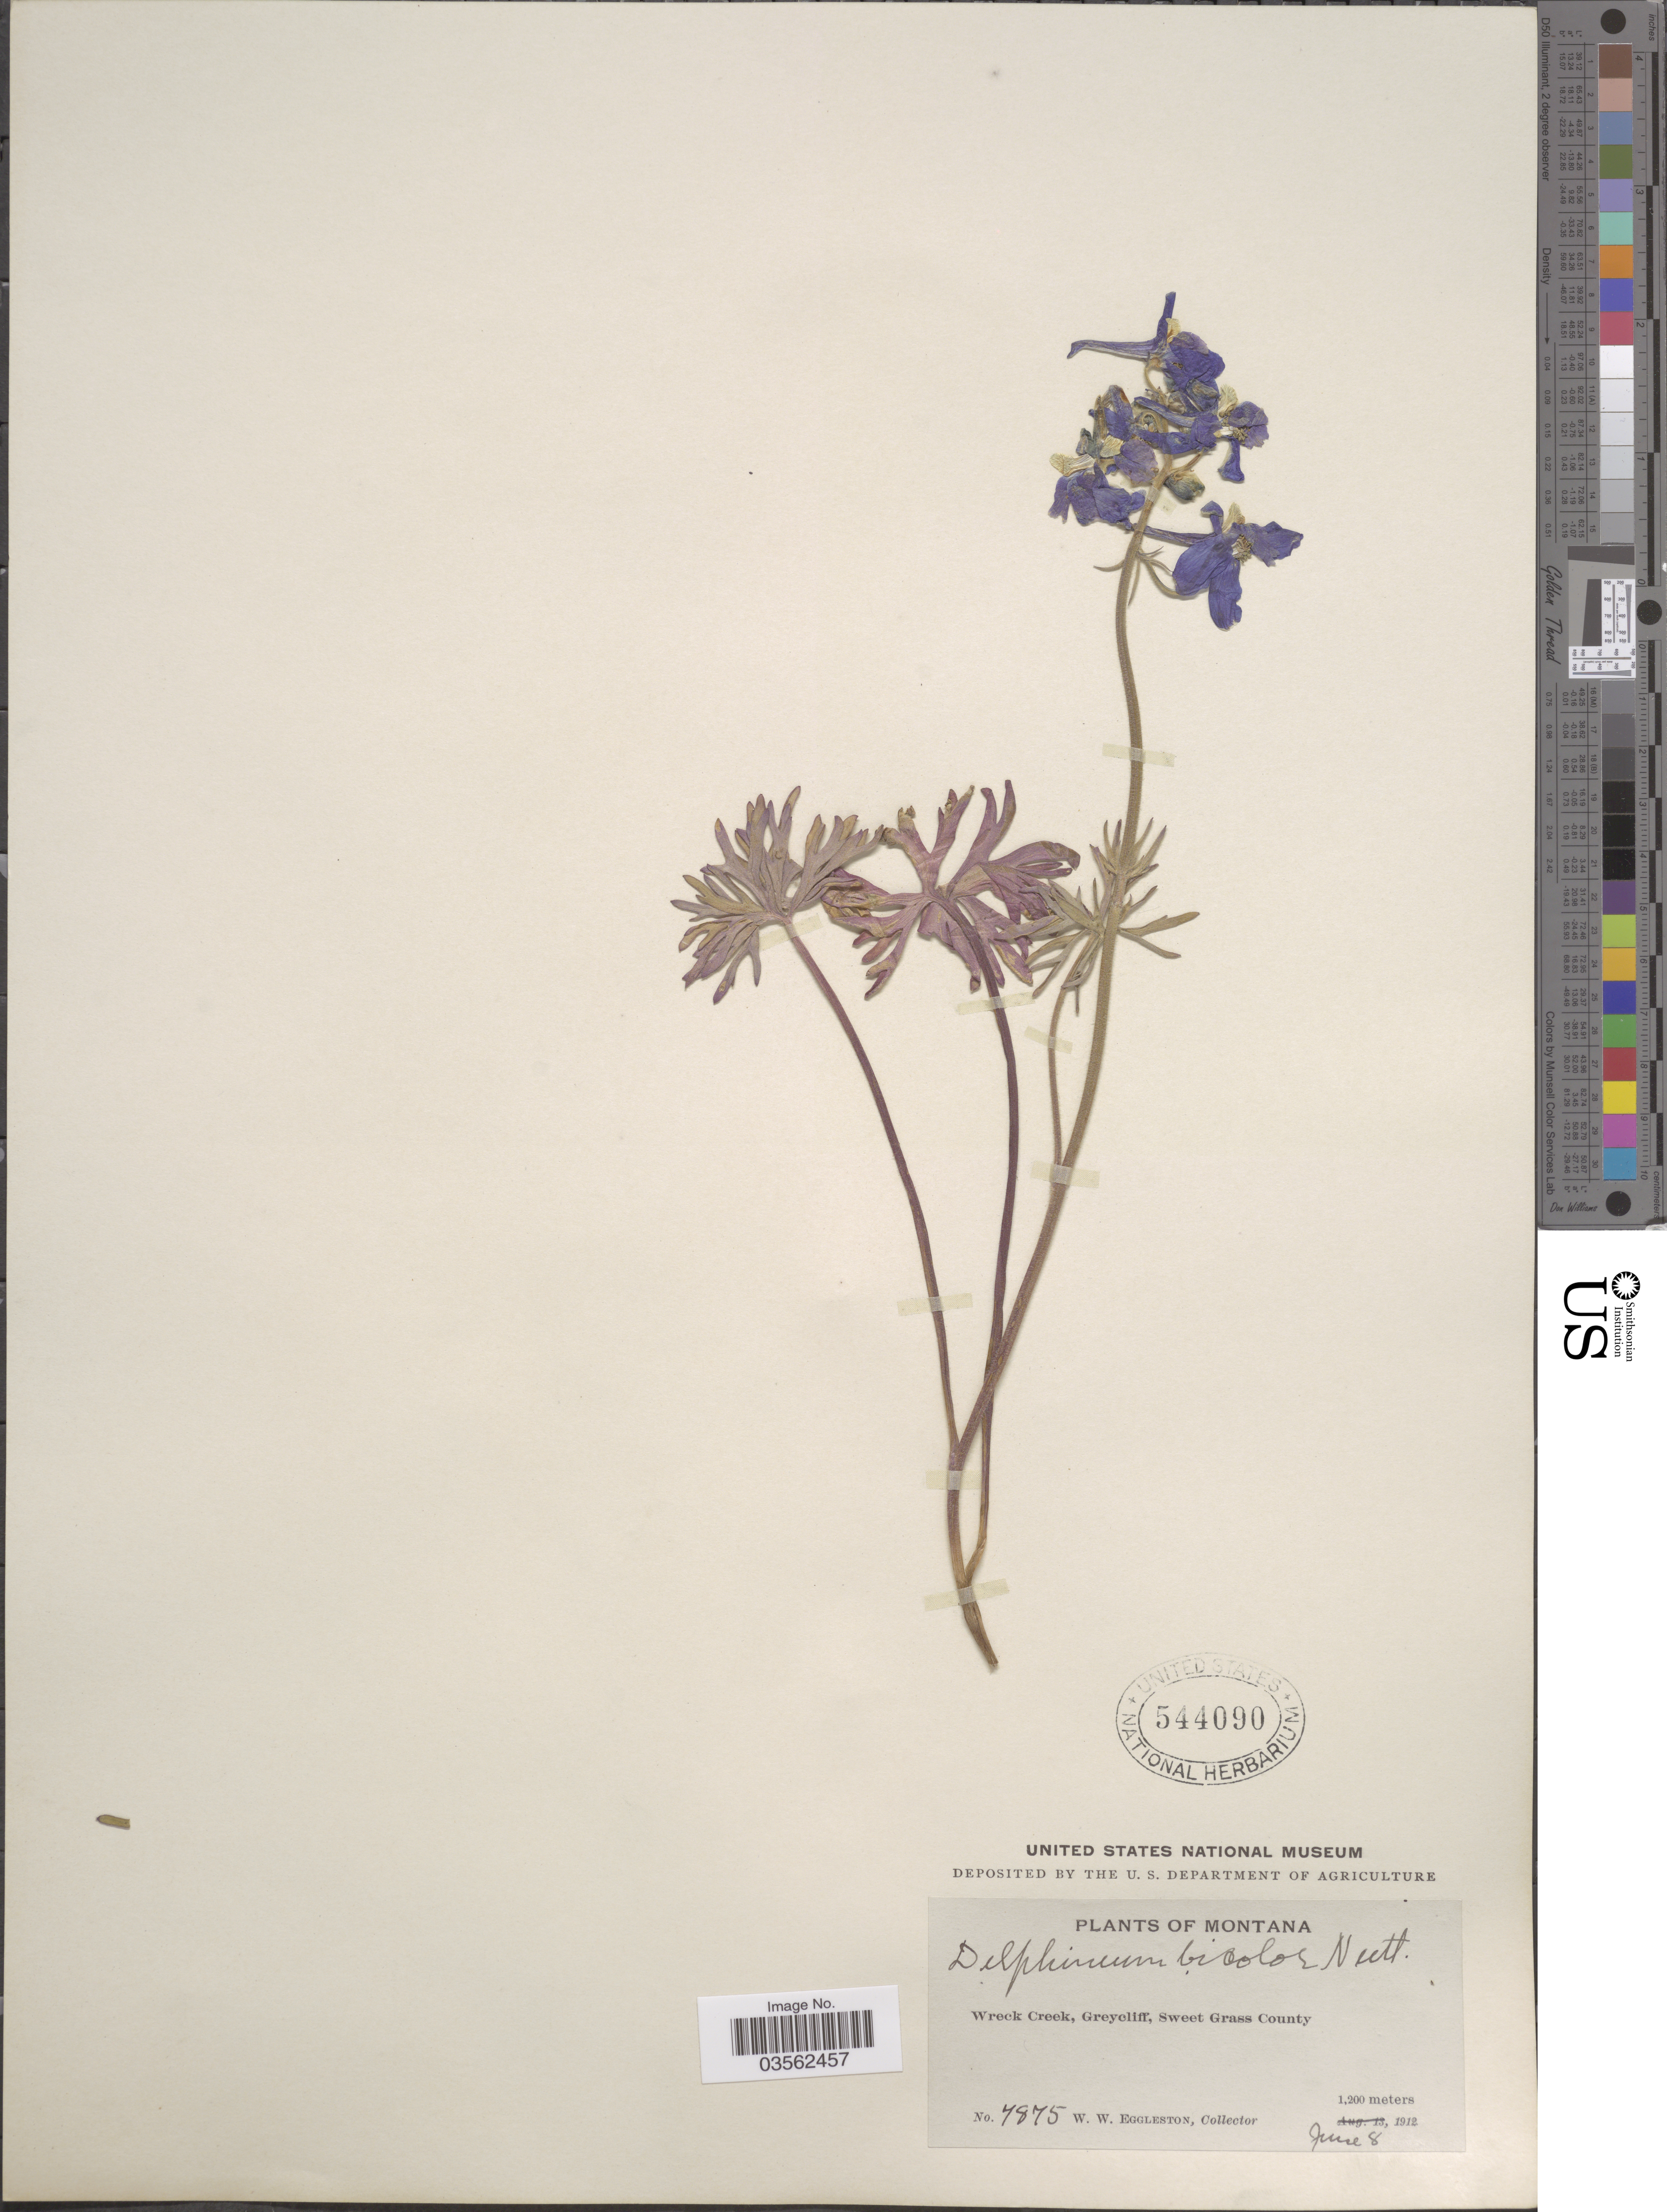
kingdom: Plantae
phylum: Tracheophyta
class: Magnoliopsida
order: Ranunculales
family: Ranunculaceae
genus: Delphinium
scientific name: Delphinium bicolor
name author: Nutt.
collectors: W. W. Eggleston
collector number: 7875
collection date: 1912-06-08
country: United States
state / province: Montana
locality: Wreck Creek, Greycliff, Sweet Grass County.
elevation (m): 1200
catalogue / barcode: US 544090